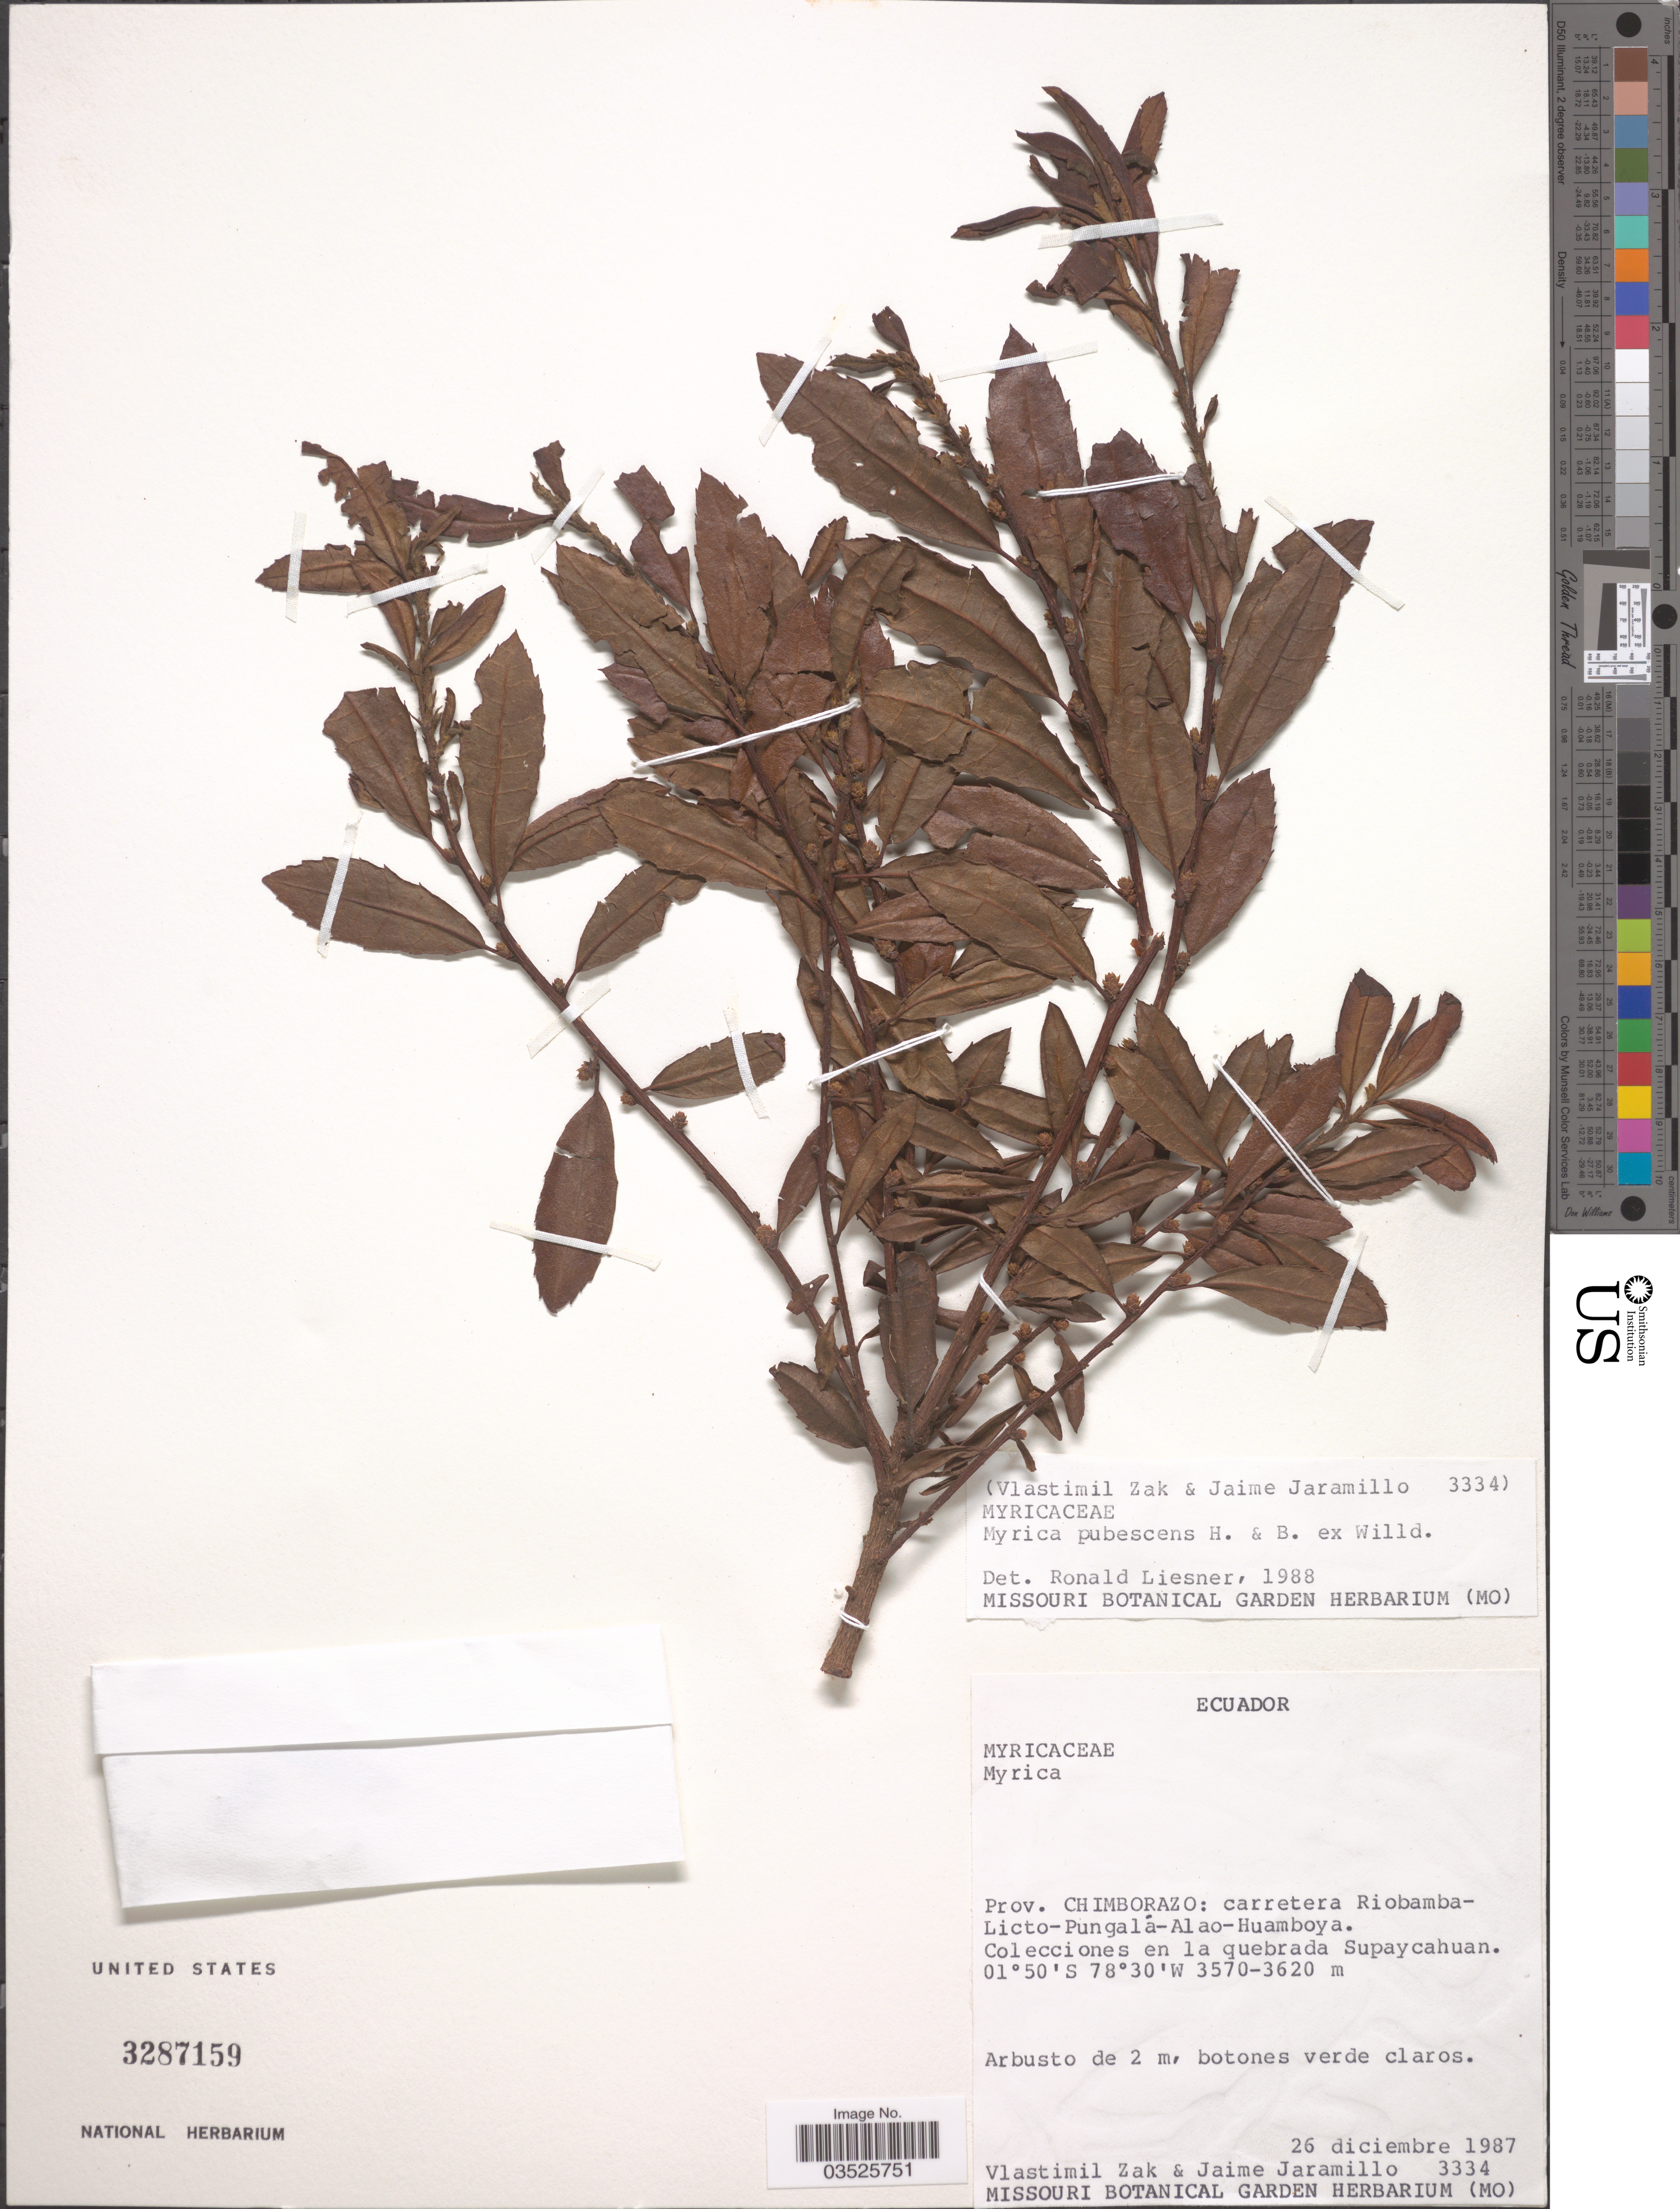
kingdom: Plantae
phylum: Tracheophyta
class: Magnoliopsida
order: Fagales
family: Myricaceae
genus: Morella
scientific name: Morella pubescens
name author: (Humb. & Bonpl. ex Willd.) Wilbur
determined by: Strong, M. T., (US), Smithsonian Institution - National Museum of Natural History (UNITED STATES)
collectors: V. Zak & J. Jaramillo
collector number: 3334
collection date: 1987-12-26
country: Ecuador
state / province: Chimborazo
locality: Carretera Riobamba-Licto-Pungalá-Alao-Huamboya. Colecciones en la quebrada Supaycahuan.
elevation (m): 3570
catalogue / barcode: US 3287159